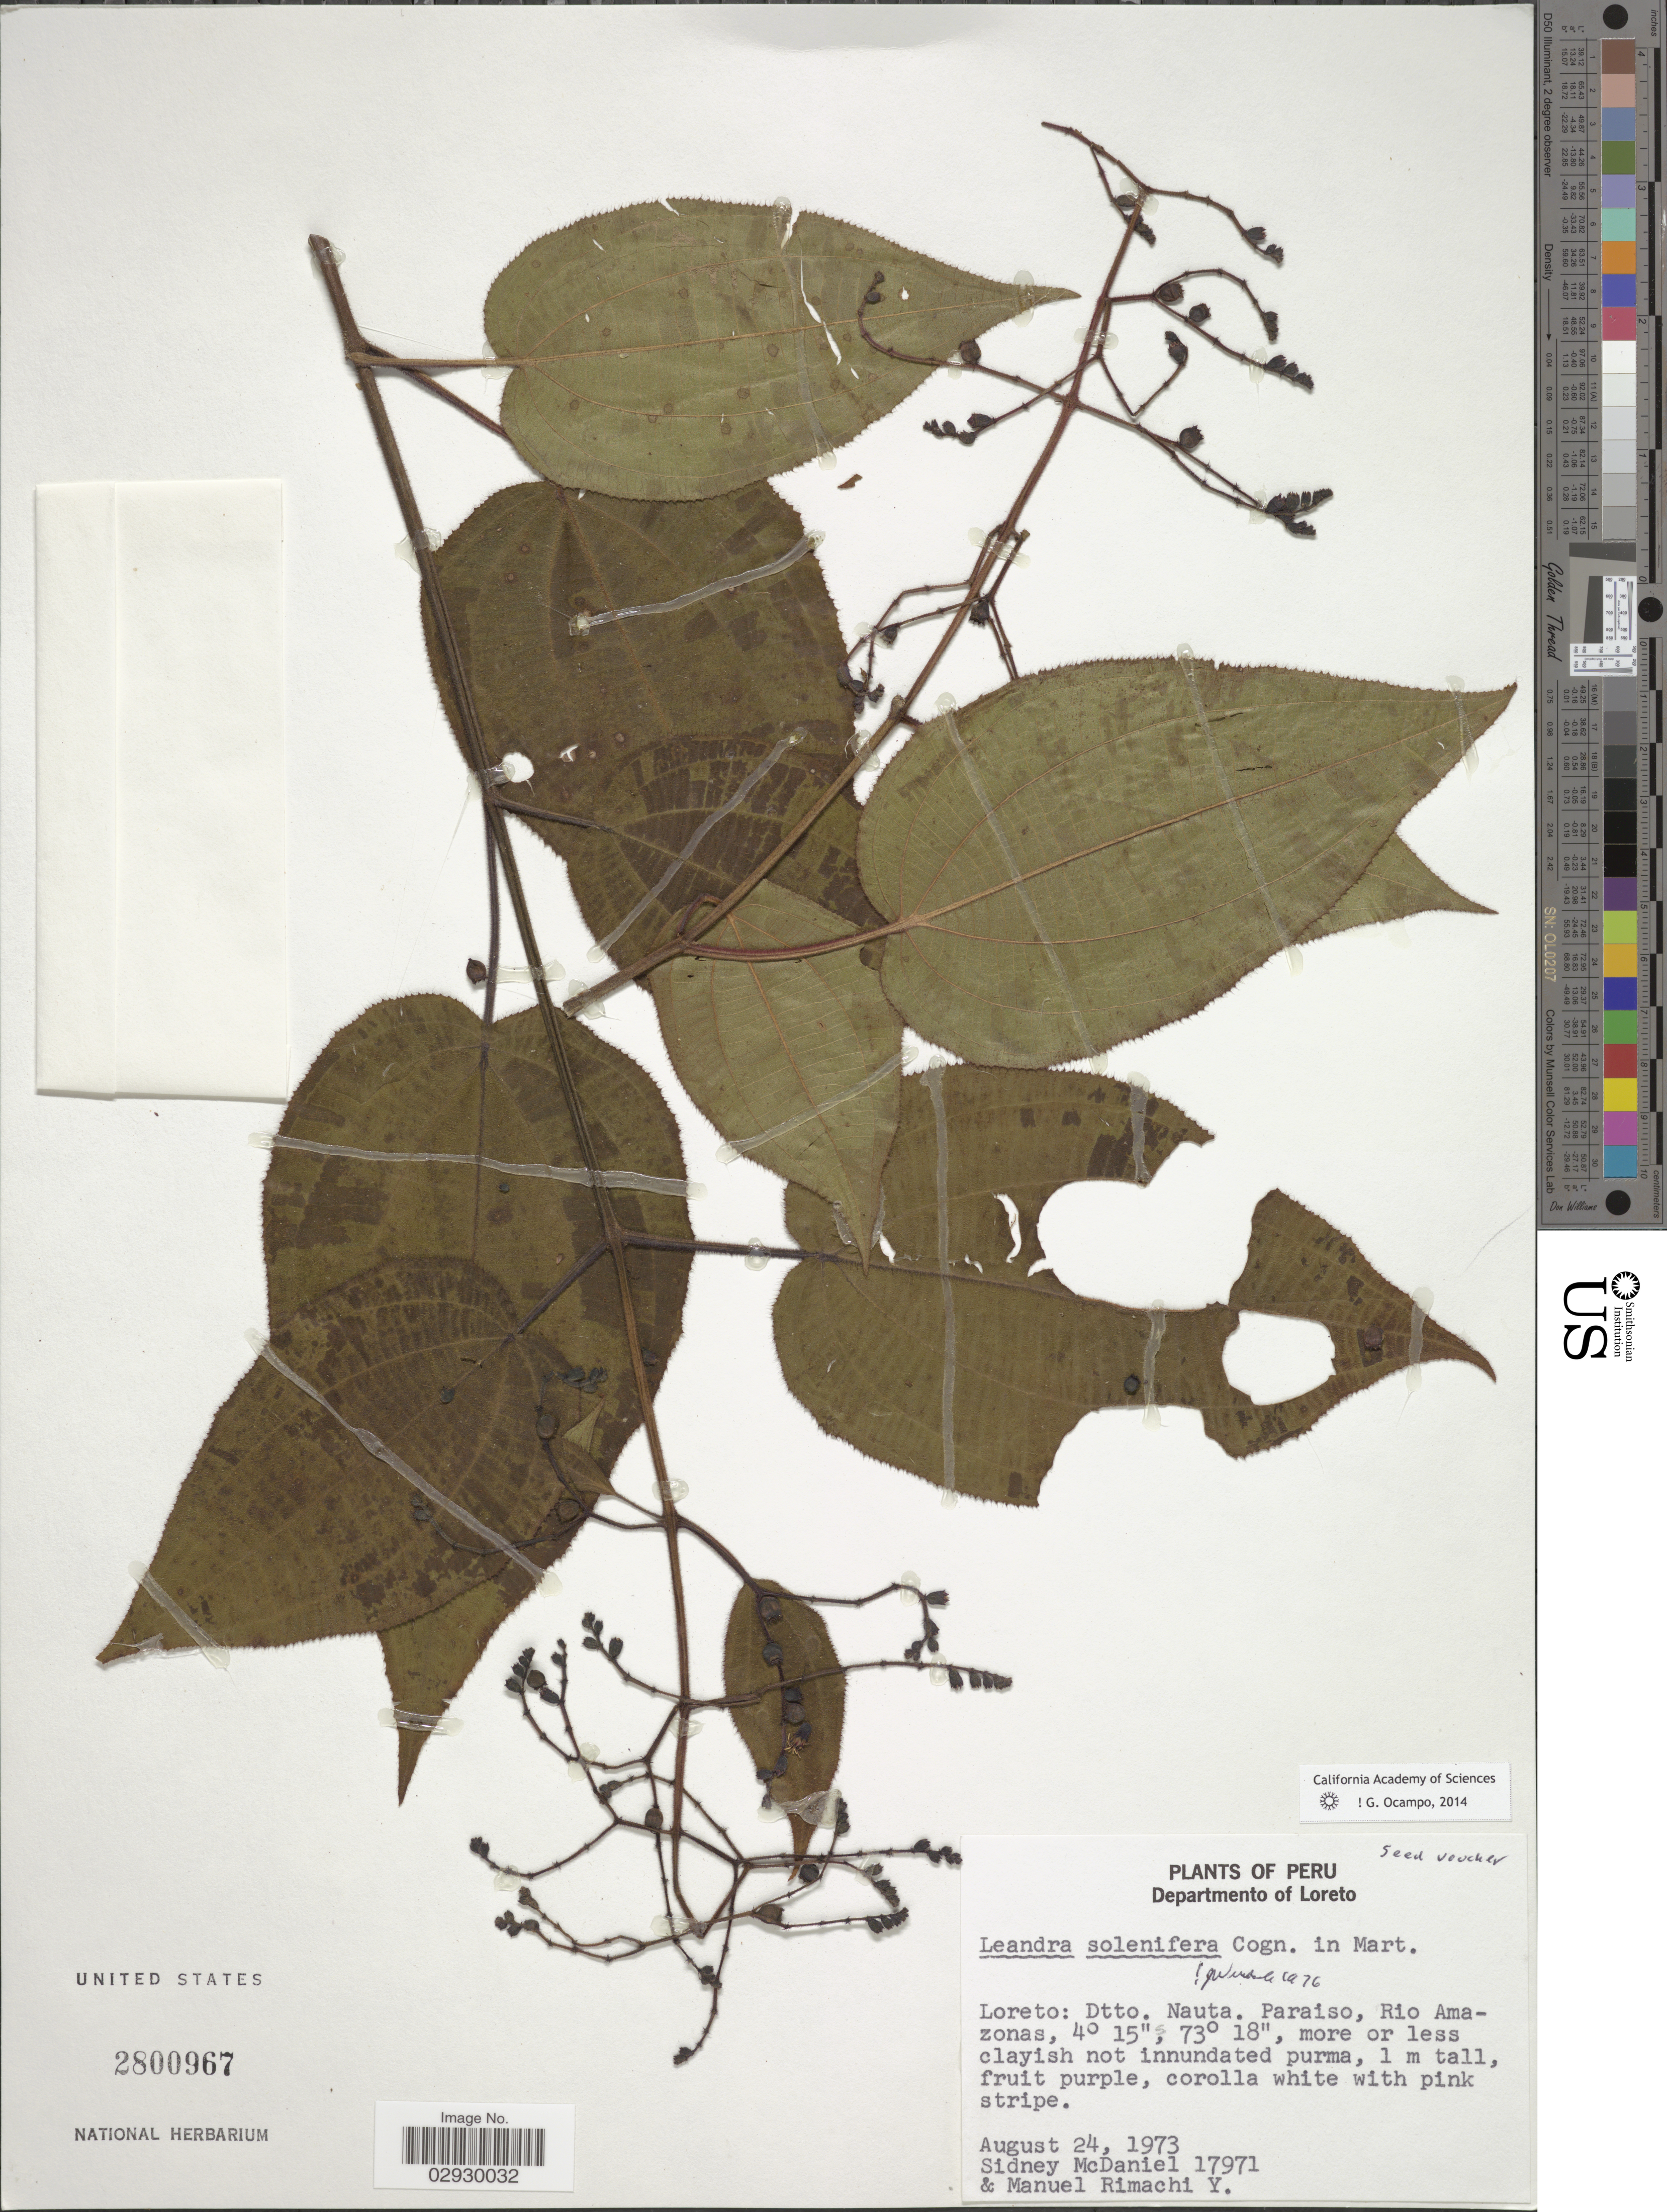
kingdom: Plantae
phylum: Tracheophyta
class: Magnoliopsida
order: Myrtales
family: Melastomataceae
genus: Leandra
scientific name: Leandra solenifera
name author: Cogn.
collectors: S. McDaniel & M. Rimachi Y.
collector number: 17971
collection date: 1973-08-24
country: Peru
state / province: Loreto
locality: Departmento of Loreto, Dtto. Nauta. Paraiso, Rio Amazonas.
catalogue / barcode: US 2800967